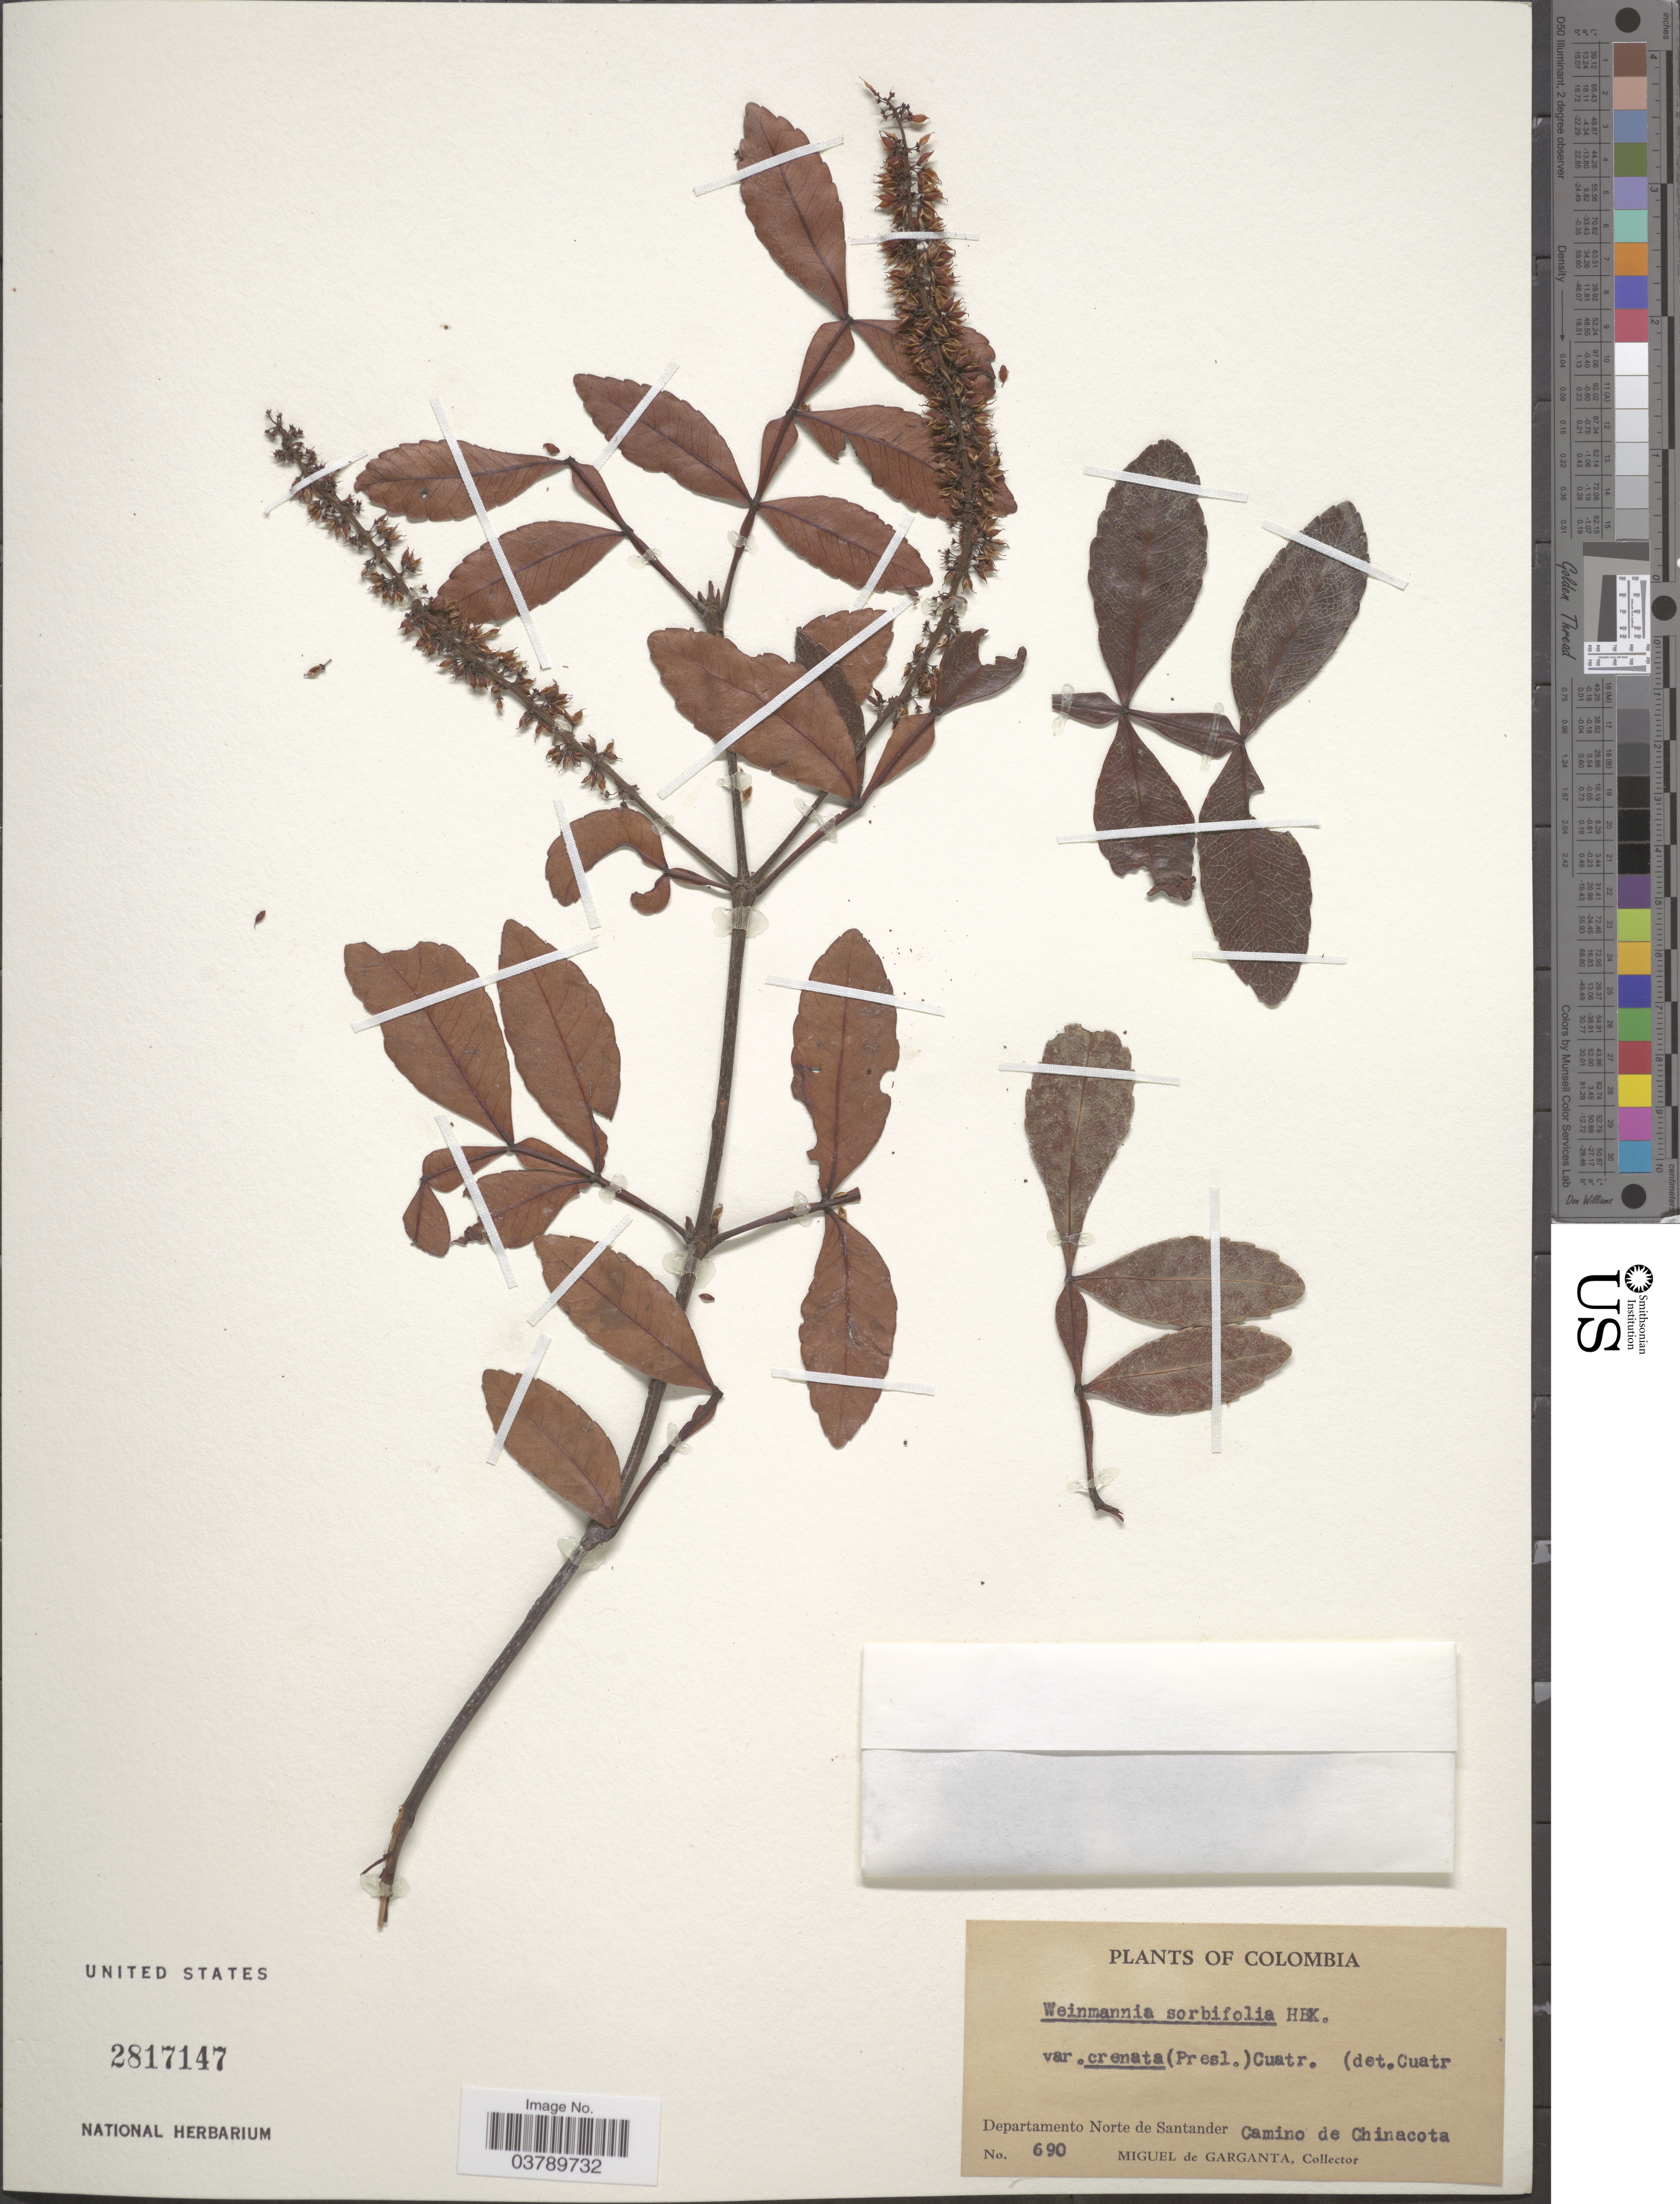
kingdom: Plantae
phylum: Tracheophyta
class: Magnoliopsida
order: Oxalidales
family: Cunoniaceae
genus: Weinmannia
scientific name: Weinmannia sorbifolia var. crenata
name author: Kunth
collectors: M. Garganta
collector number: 690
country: Colombia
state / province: Norte de Santander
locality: Departamento Norte de Santander. Camino de Chinacota.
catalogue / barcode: US 2817147